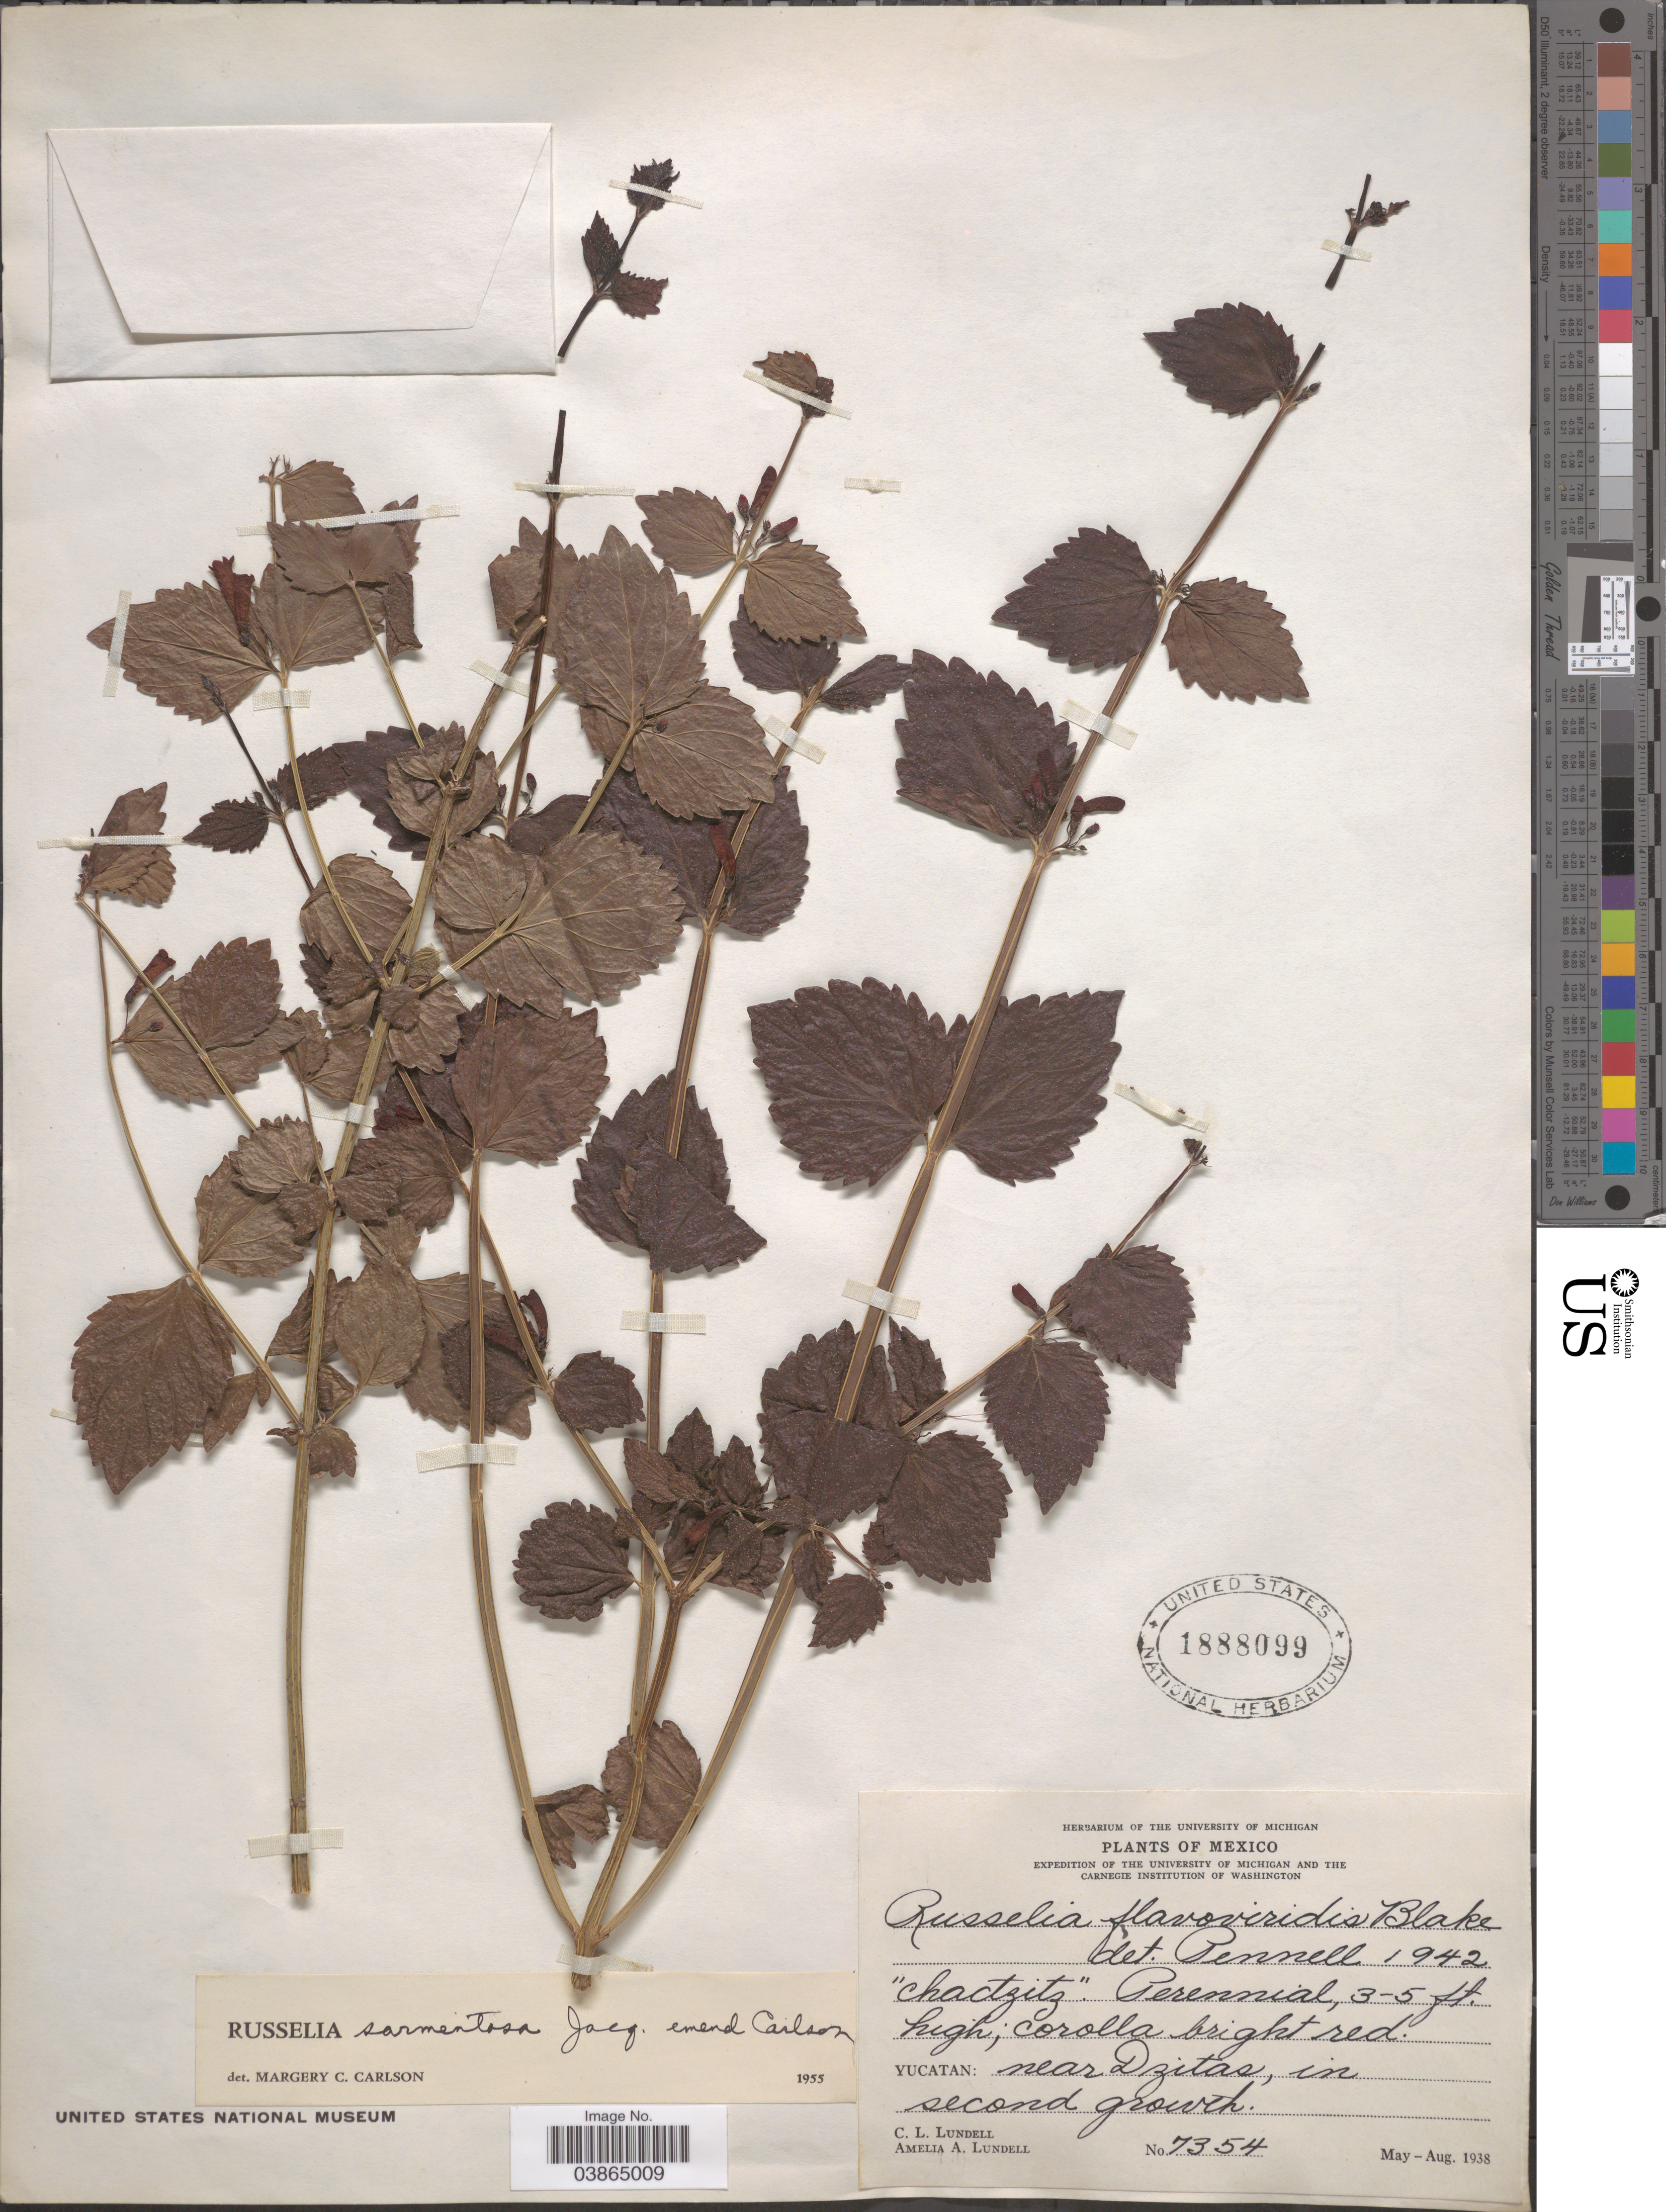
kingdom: Plantae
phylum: Tracheophyta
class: Magnoliopsida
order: Lamiales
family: Plantaginaceae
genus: Russelia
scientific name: Russelia sarmentosa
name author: Jacq.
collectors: C. L. Lundell & A. A. Lundell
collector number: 7354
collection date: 1938-05/1938-08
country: Mexico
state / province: Yucatán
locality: Near Dzitas, in second growth.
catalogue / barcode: US 1888099